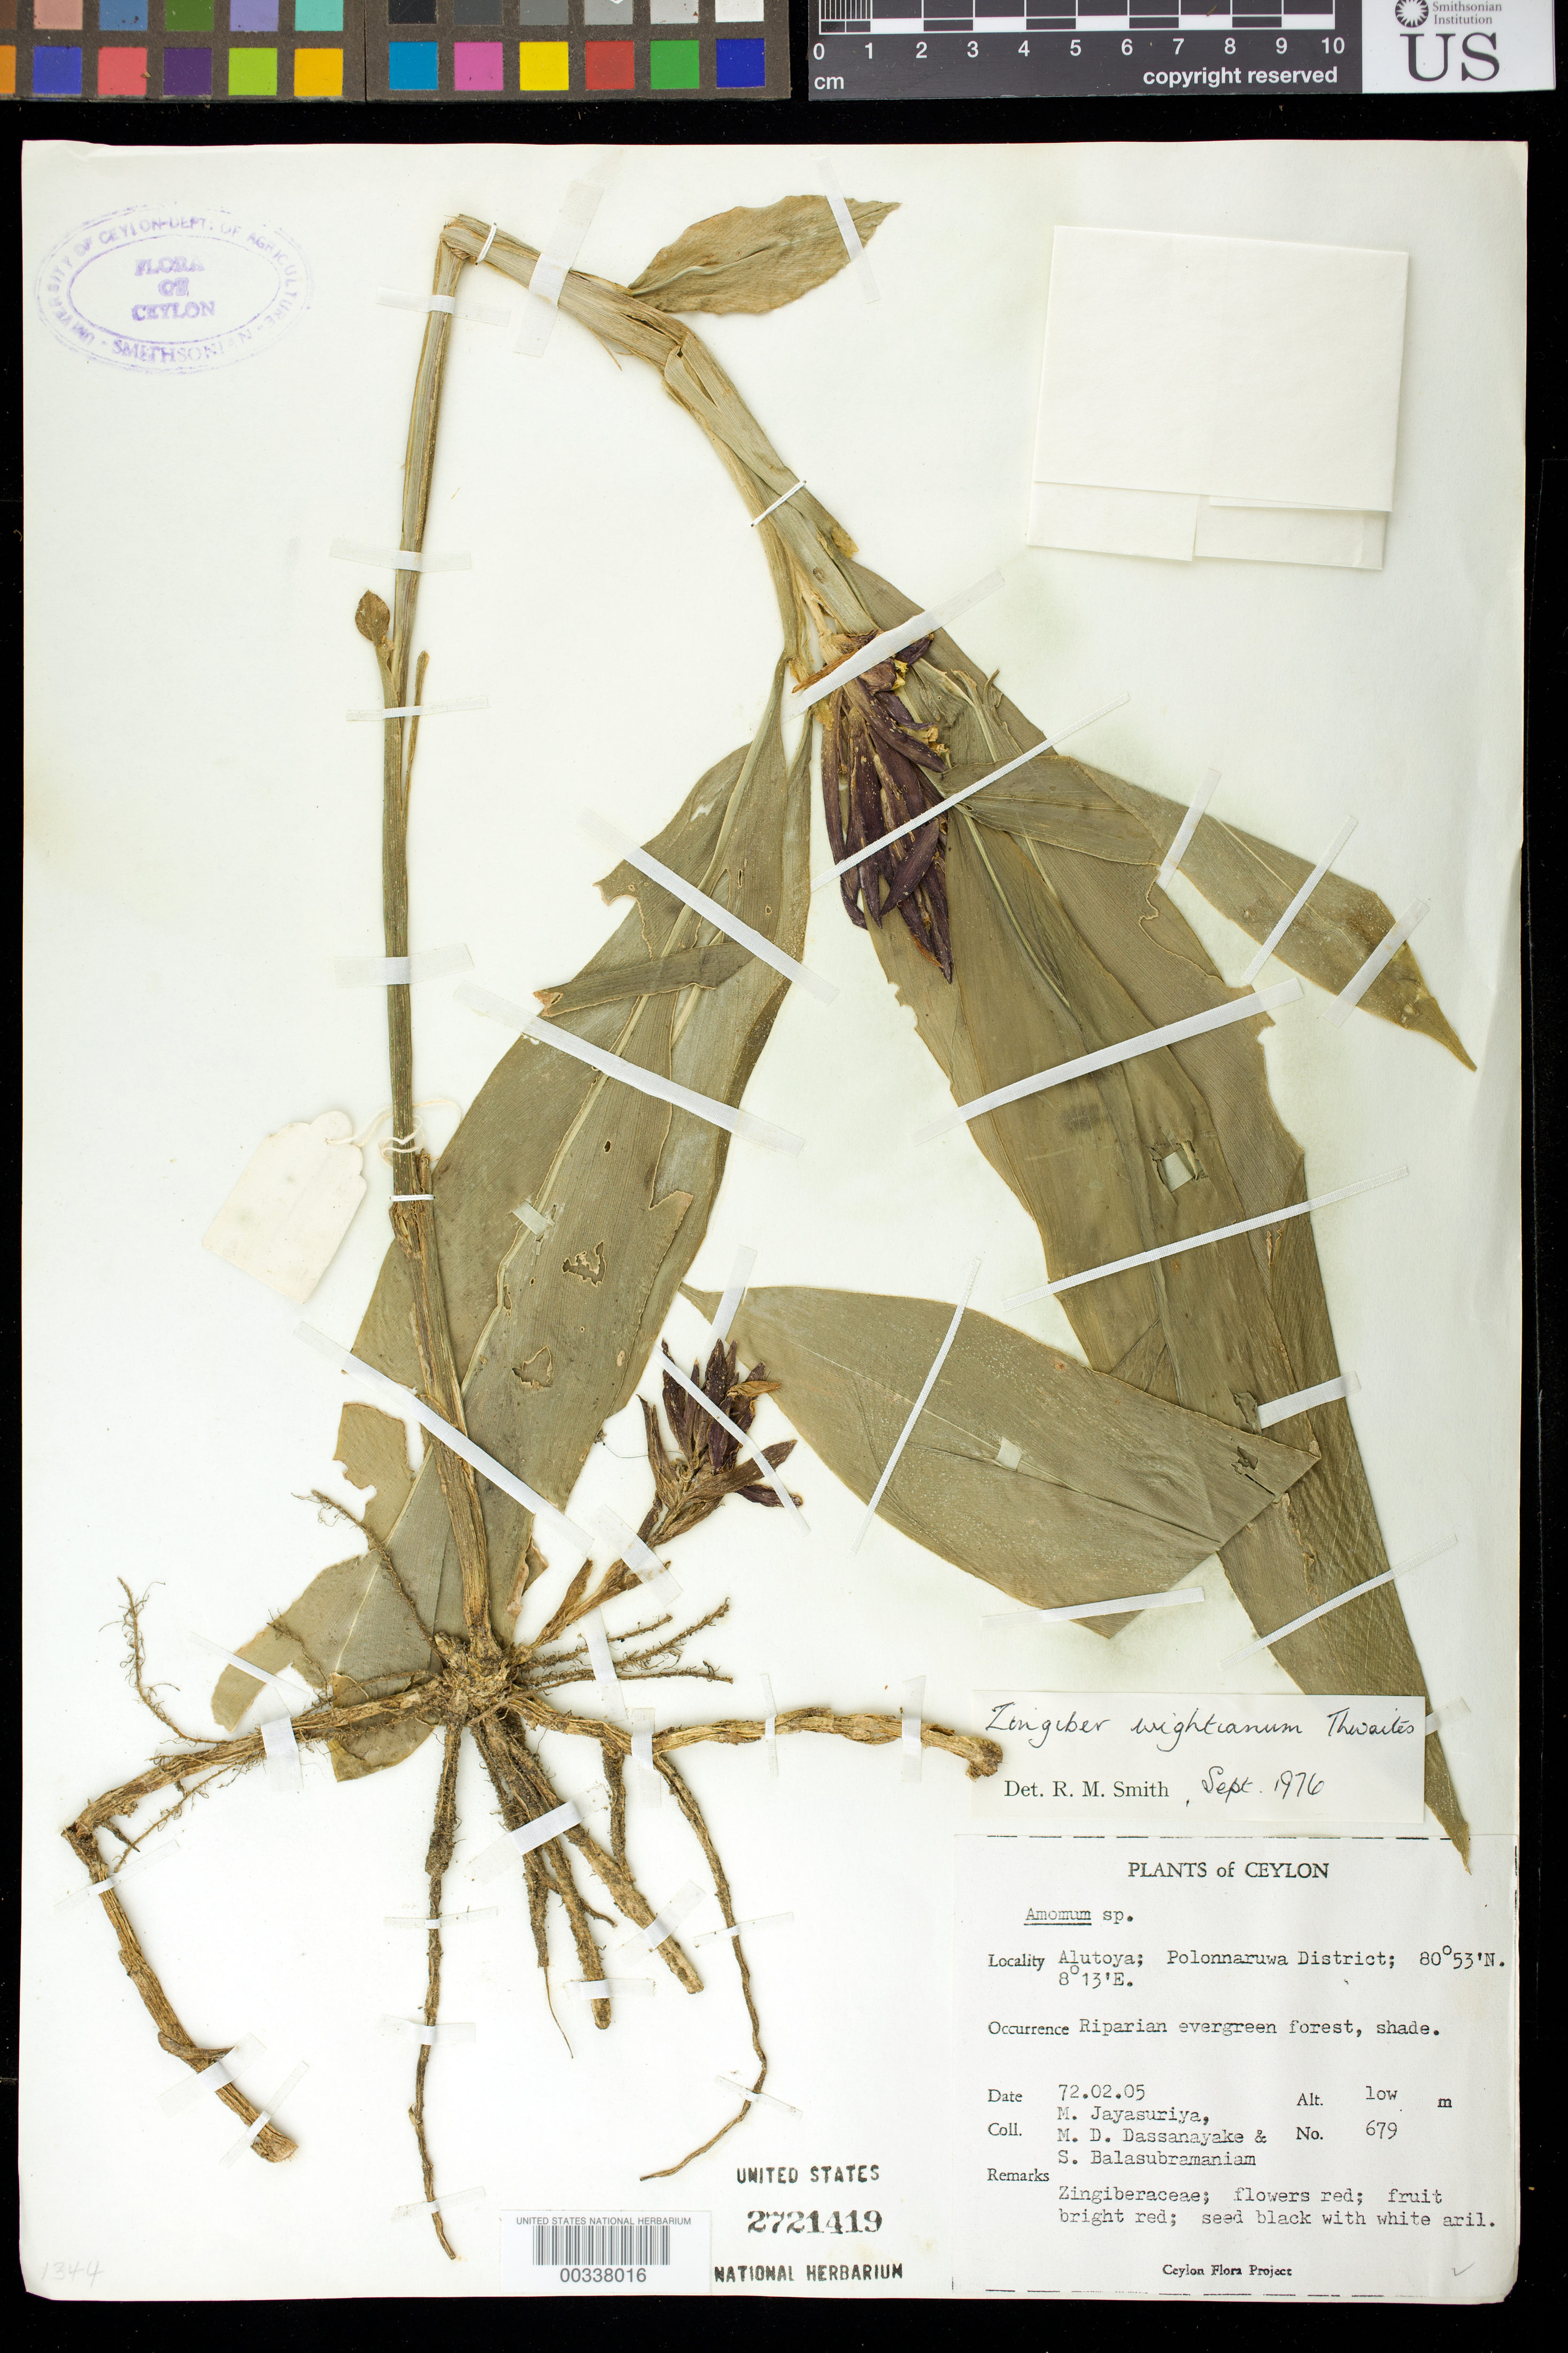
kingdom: Plantae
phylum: Tracheophyta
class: Liliopsida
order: Zingiberales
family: Zingiberaceae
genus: Zingiber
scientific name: Zingiber wightianum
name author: Thwaites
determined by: Smith, R. M.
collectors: A. H. Jayasuriya, M. Dassanayake & S. Balasubramaniam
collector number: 679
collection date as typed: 02 May 1972 or 05 Feb 1972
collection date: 1972-02-05 or 1972-05-02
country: Sri Lanka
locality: Plants of ceylon, alutoya; polonnaruwa dist, low altitude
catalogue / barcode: US 2721419